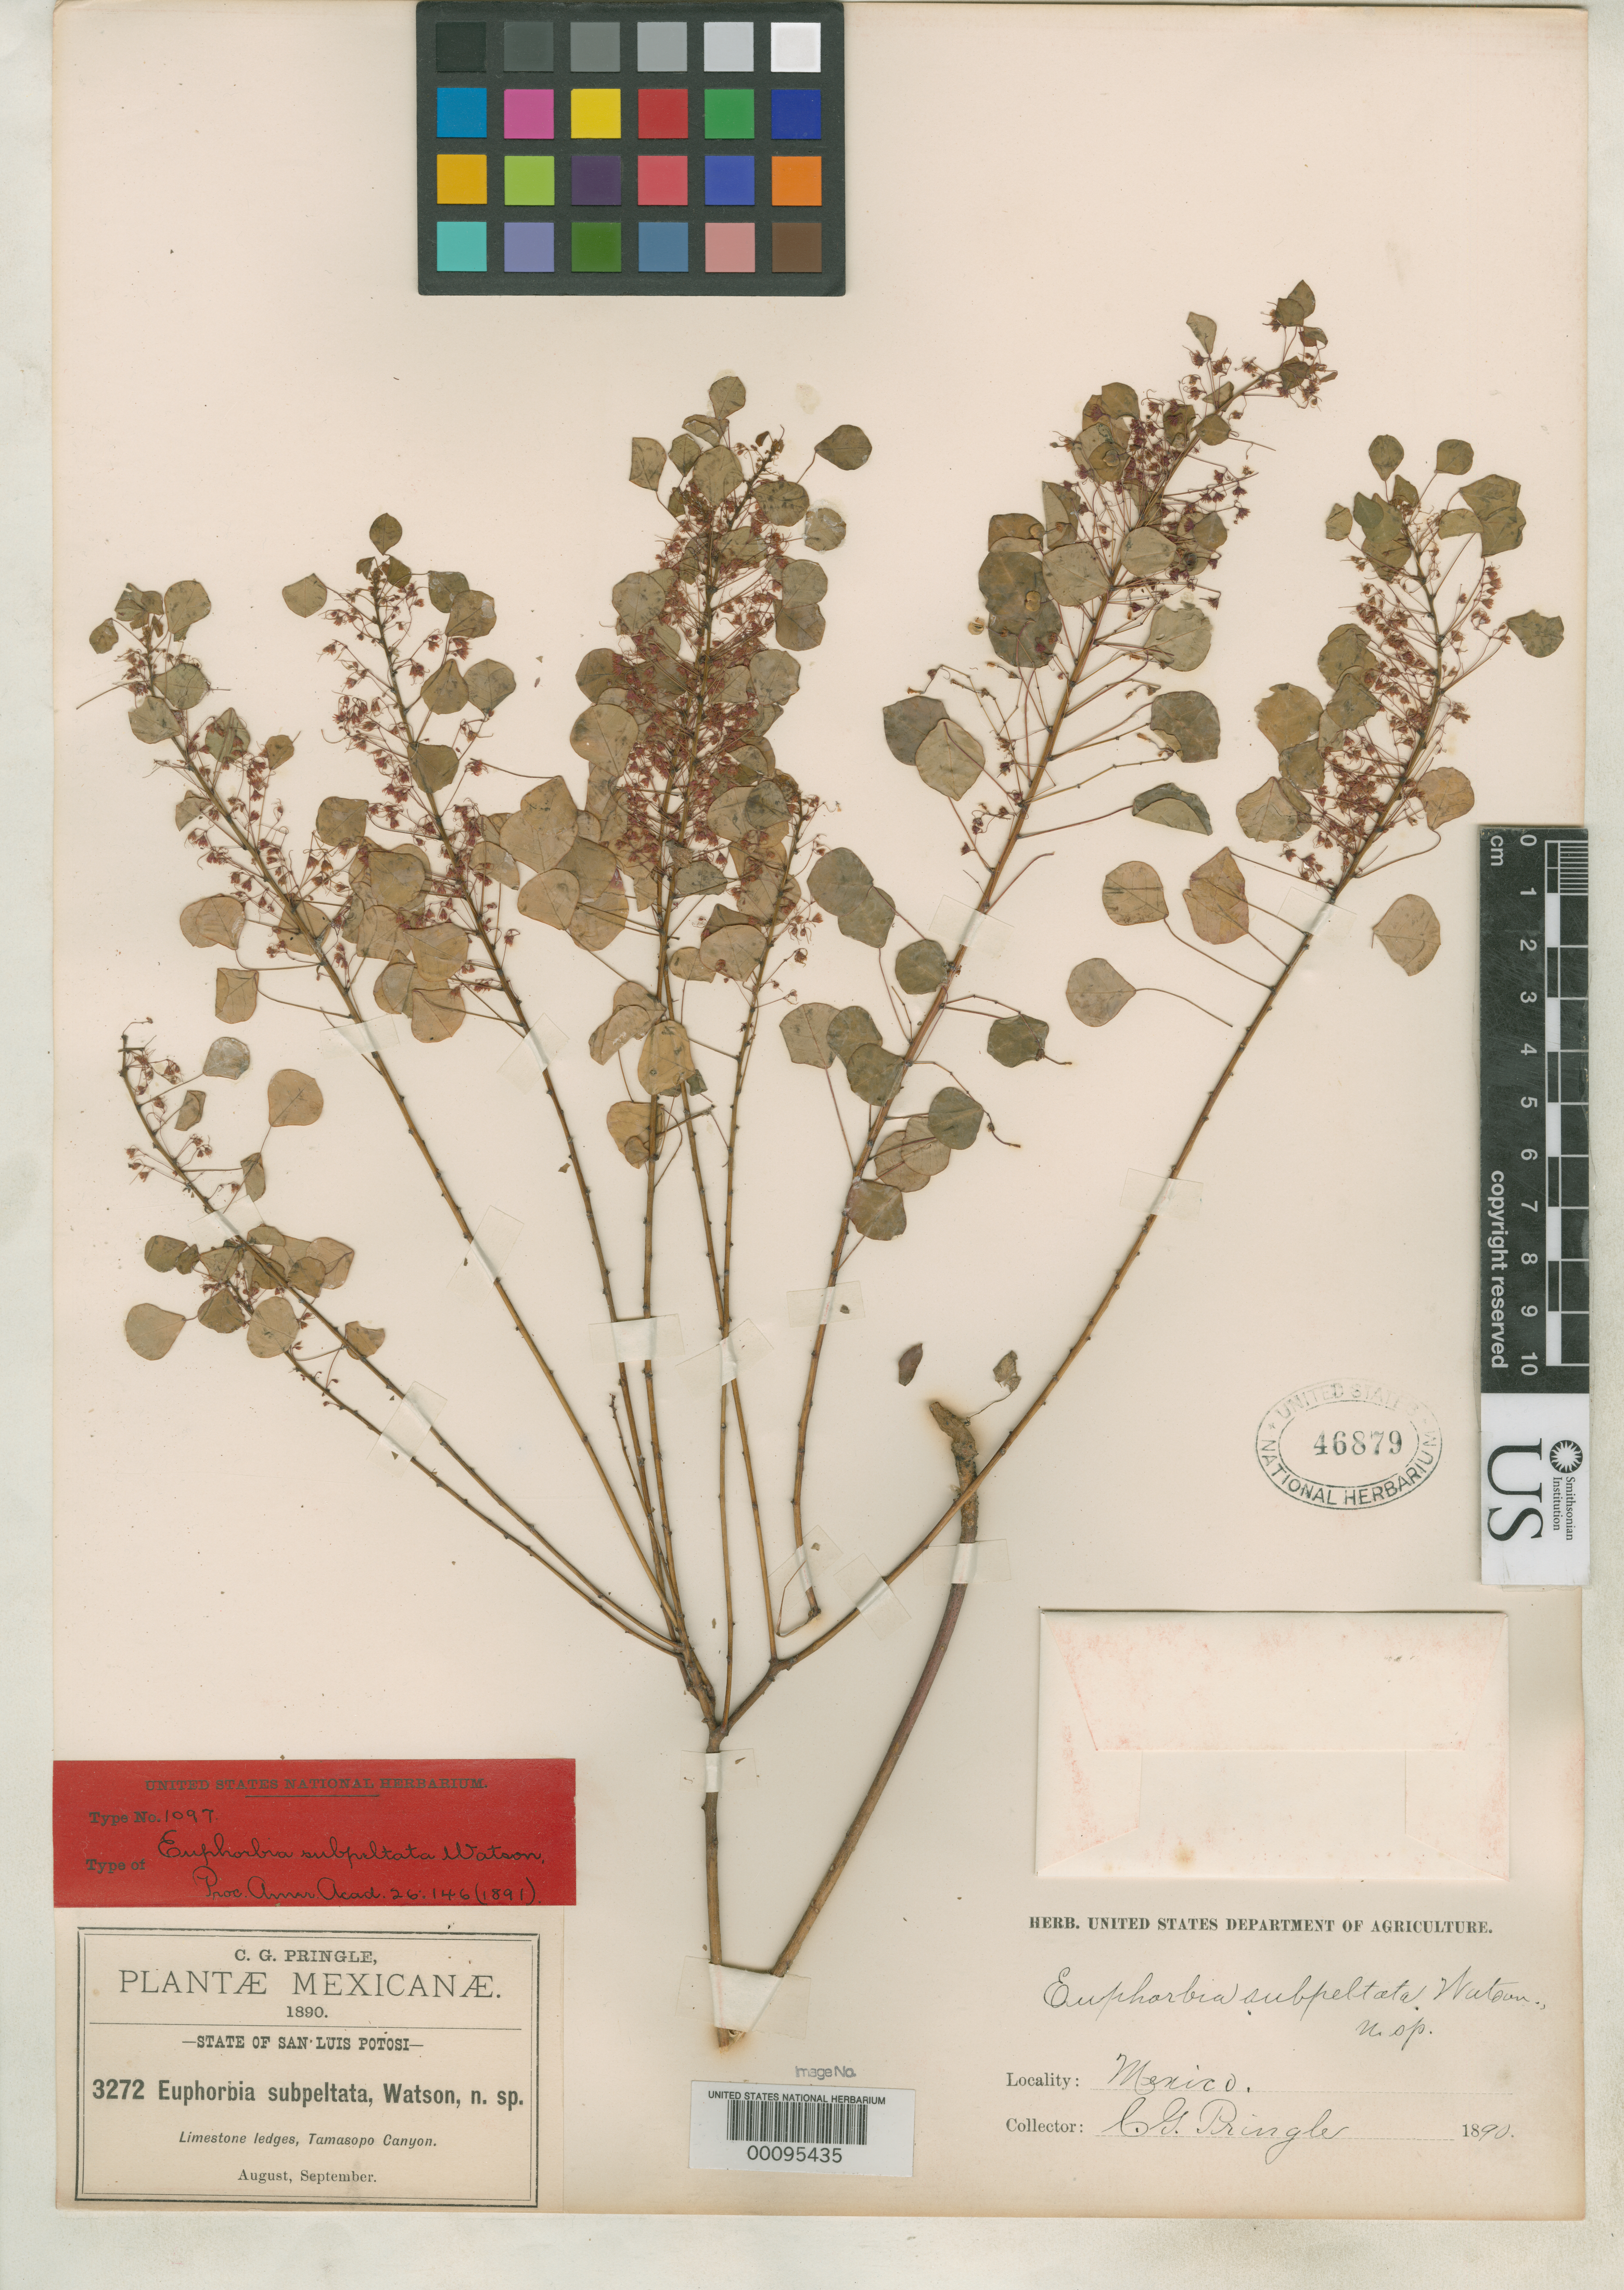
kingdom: Plantae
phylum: Tracheophyta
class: Magnoliopsida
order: Malpighiales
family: Euphorbiaceae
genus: Euphorbia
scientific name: Euphorbia subpeltata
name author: S. Watson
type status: Type Collection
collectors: C. G. Pringle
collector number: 3272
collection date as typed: Aug 1890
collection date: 1890-08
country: Mexico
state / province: San Luis Potosi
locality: Tamasopa Canyon.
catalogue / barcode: US 46879